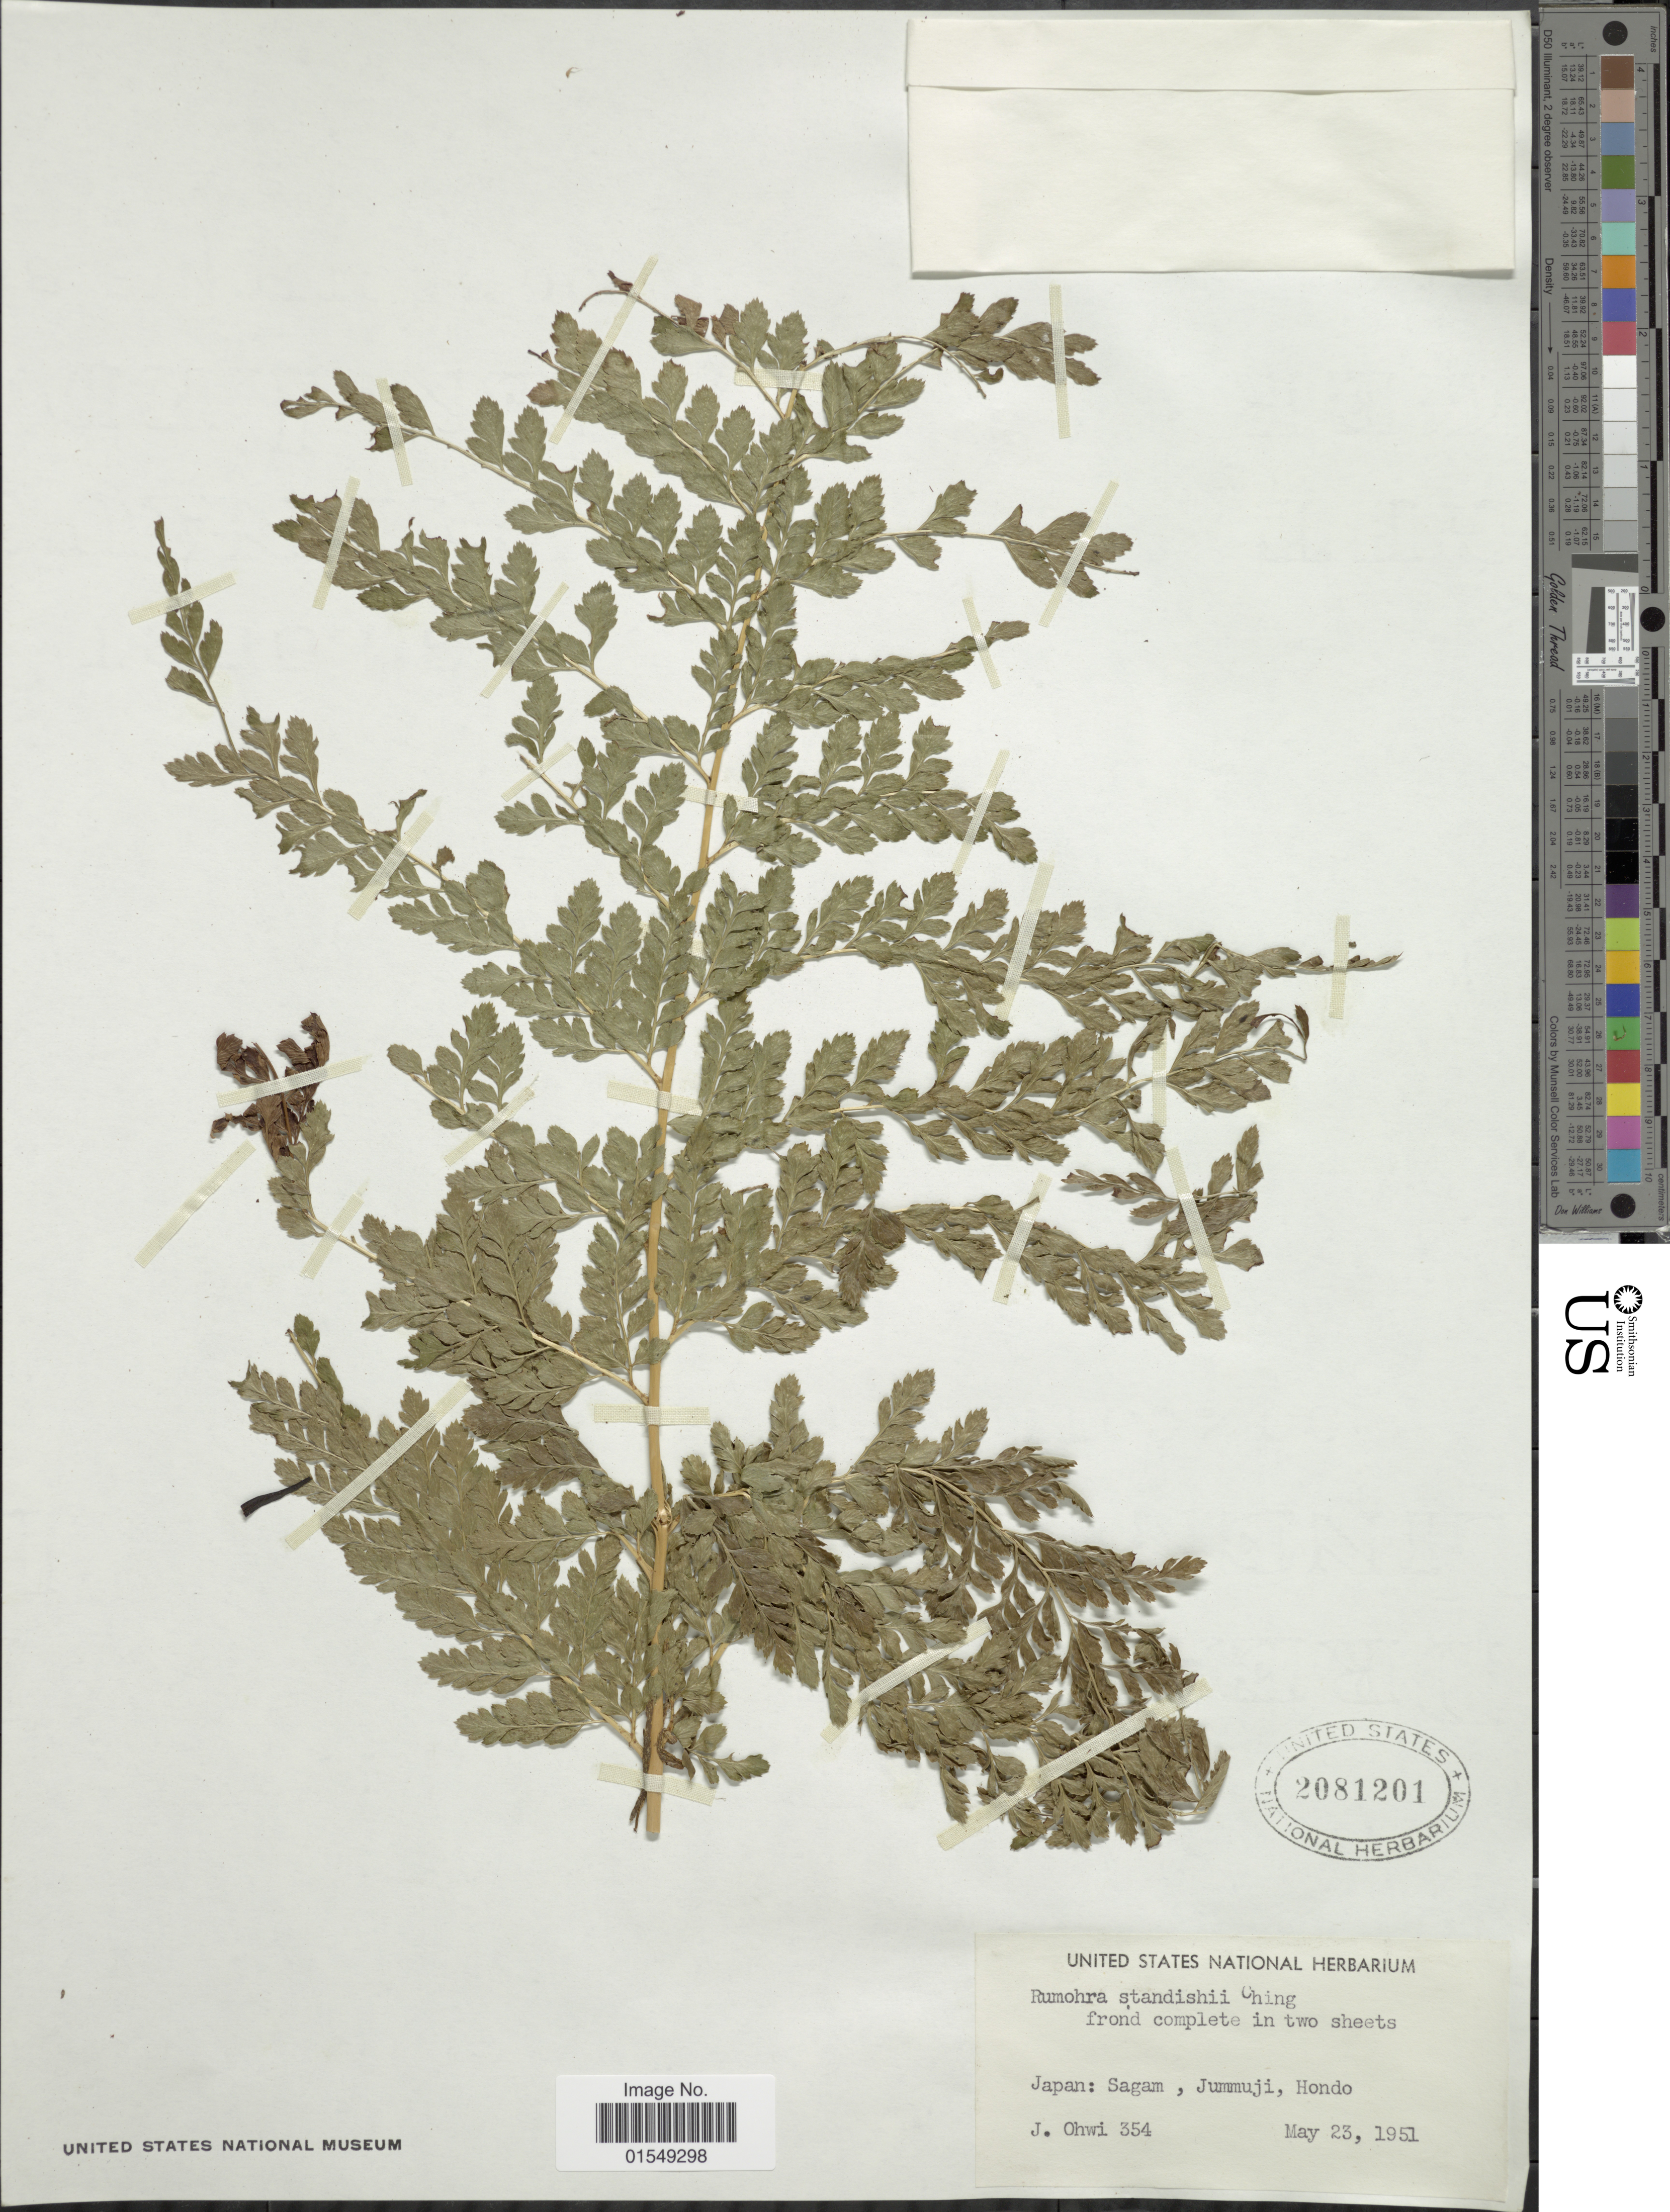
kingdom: Plantae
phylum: Tracheophyta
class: Polypodiopsida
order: Polypodiales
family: Dryopteridaceae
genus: Arachniodes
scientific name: Arachniodes standishii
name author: (T. Moore) Ohwi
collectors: J. Ohwi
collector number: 354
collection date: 1951-05-23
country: Japan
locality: Japan: Sagam, Jummuji, Hondo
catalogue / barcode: US 2081201